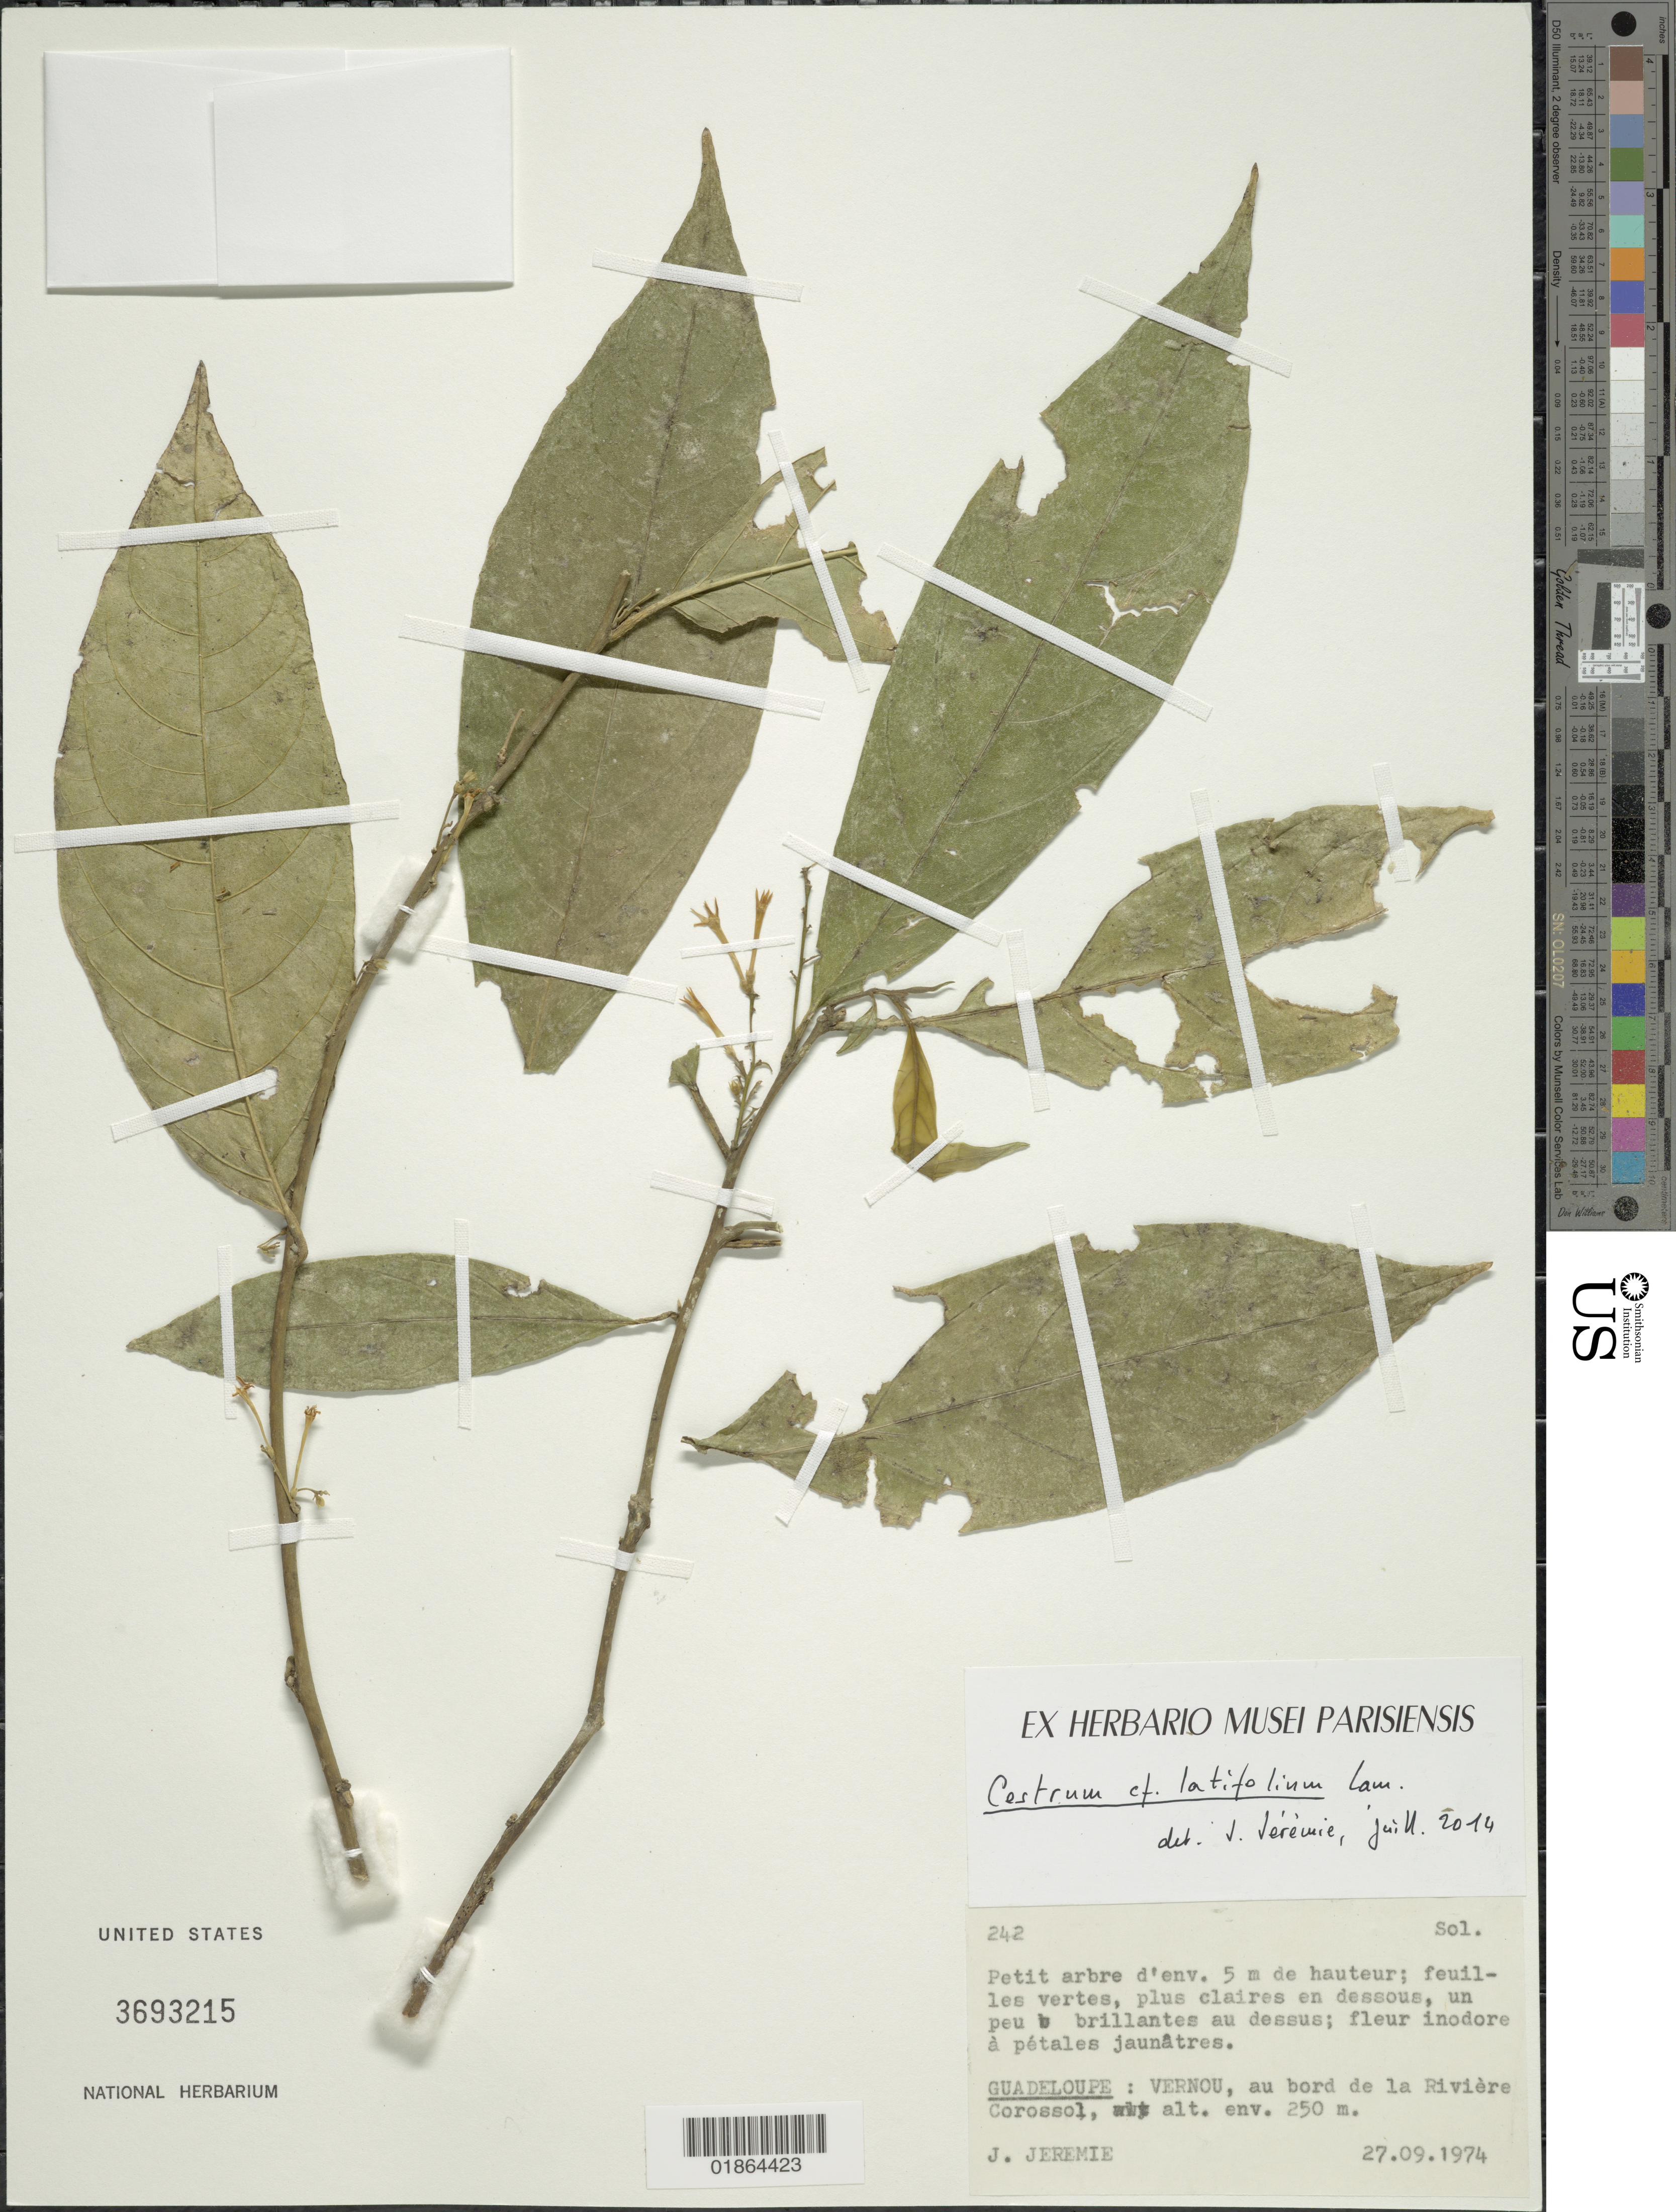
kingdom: Plantae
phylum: Tracheophyta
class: Magnoliopsida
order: Solanales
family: Solanaceae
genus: Cestrum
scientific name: Cestrum latifolium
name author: Lam.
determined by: Jérémie, J.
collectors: J. Jérémie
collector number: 242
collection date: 1974-09-27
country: Guadeloupe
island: Basse-Terre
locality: Vernou, au bord de la Rivière Corossol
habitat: Au bord de la rivière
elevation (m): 250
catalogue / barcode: US 3693215